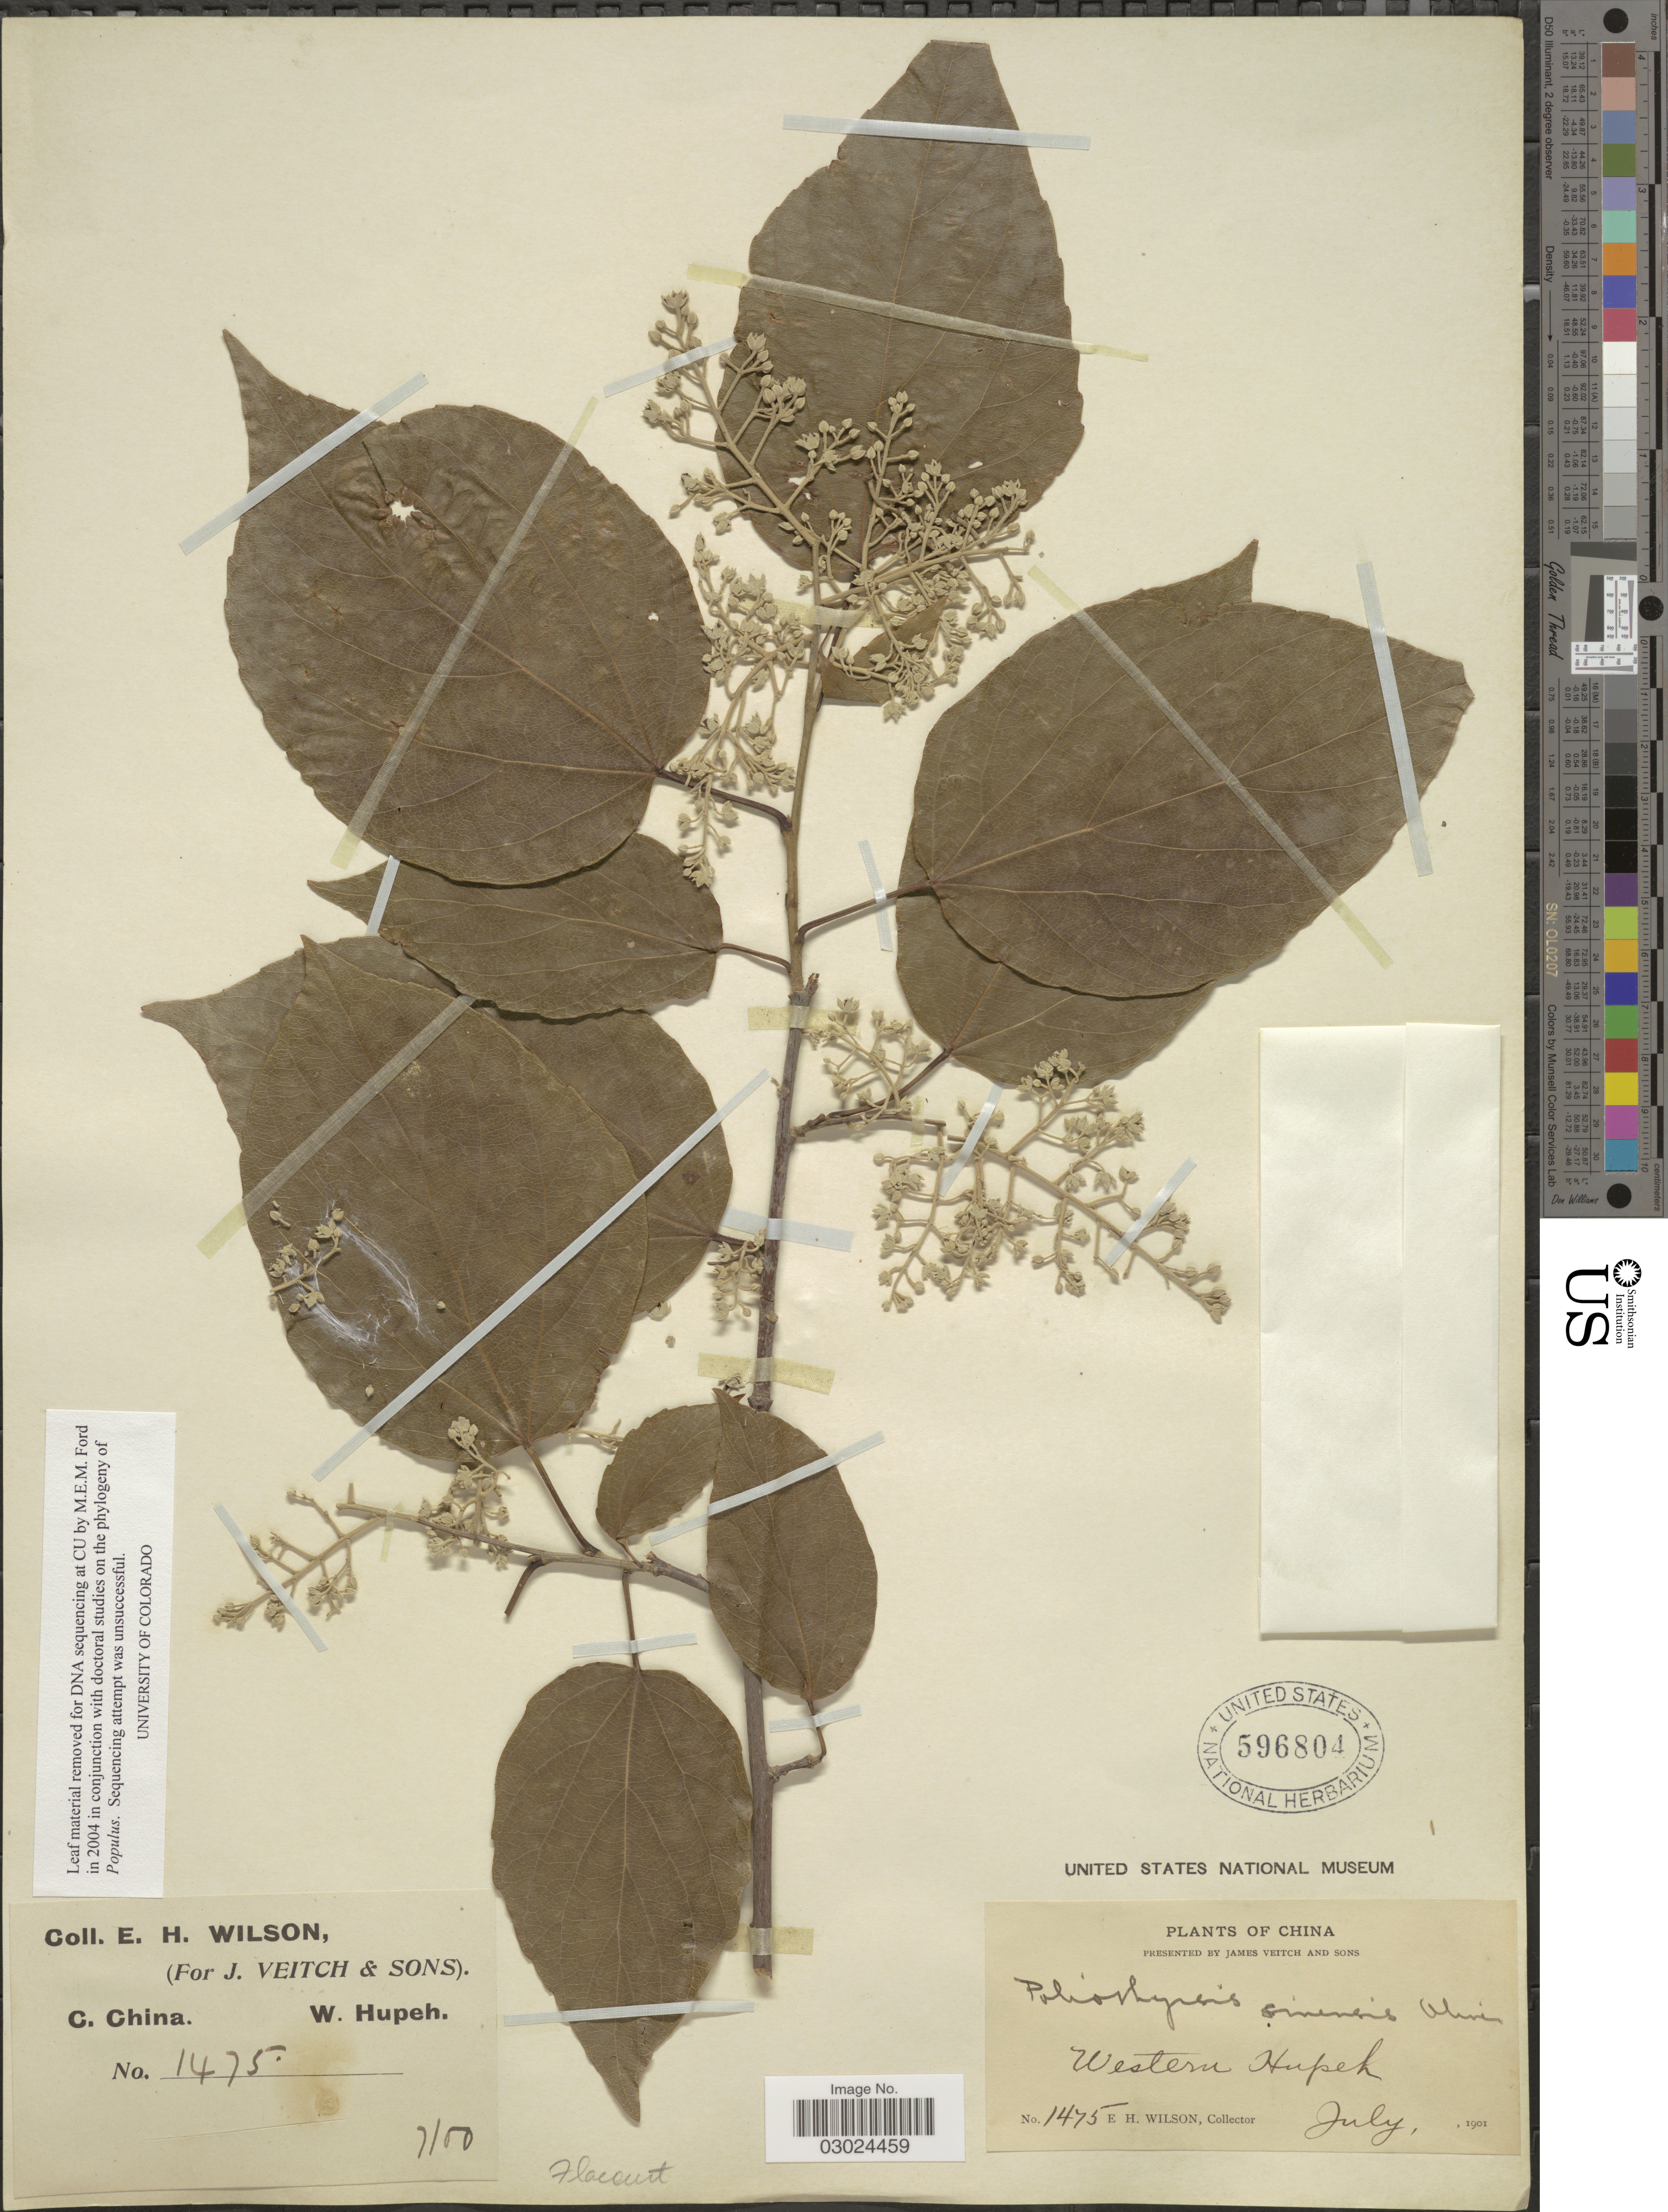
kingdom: Plantae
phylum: Tracheophyta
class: Magnoliopsida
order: Malpighiales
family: Salicaceae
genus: Poliothyrsis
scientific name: Poliothyrsis sinensis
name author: Oliv.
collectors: E. Wilson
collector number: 1475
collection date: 1901-07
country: China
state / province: Hubei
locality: Western Hupeh. C. China. W. Hupeh.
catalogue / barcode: US 596804